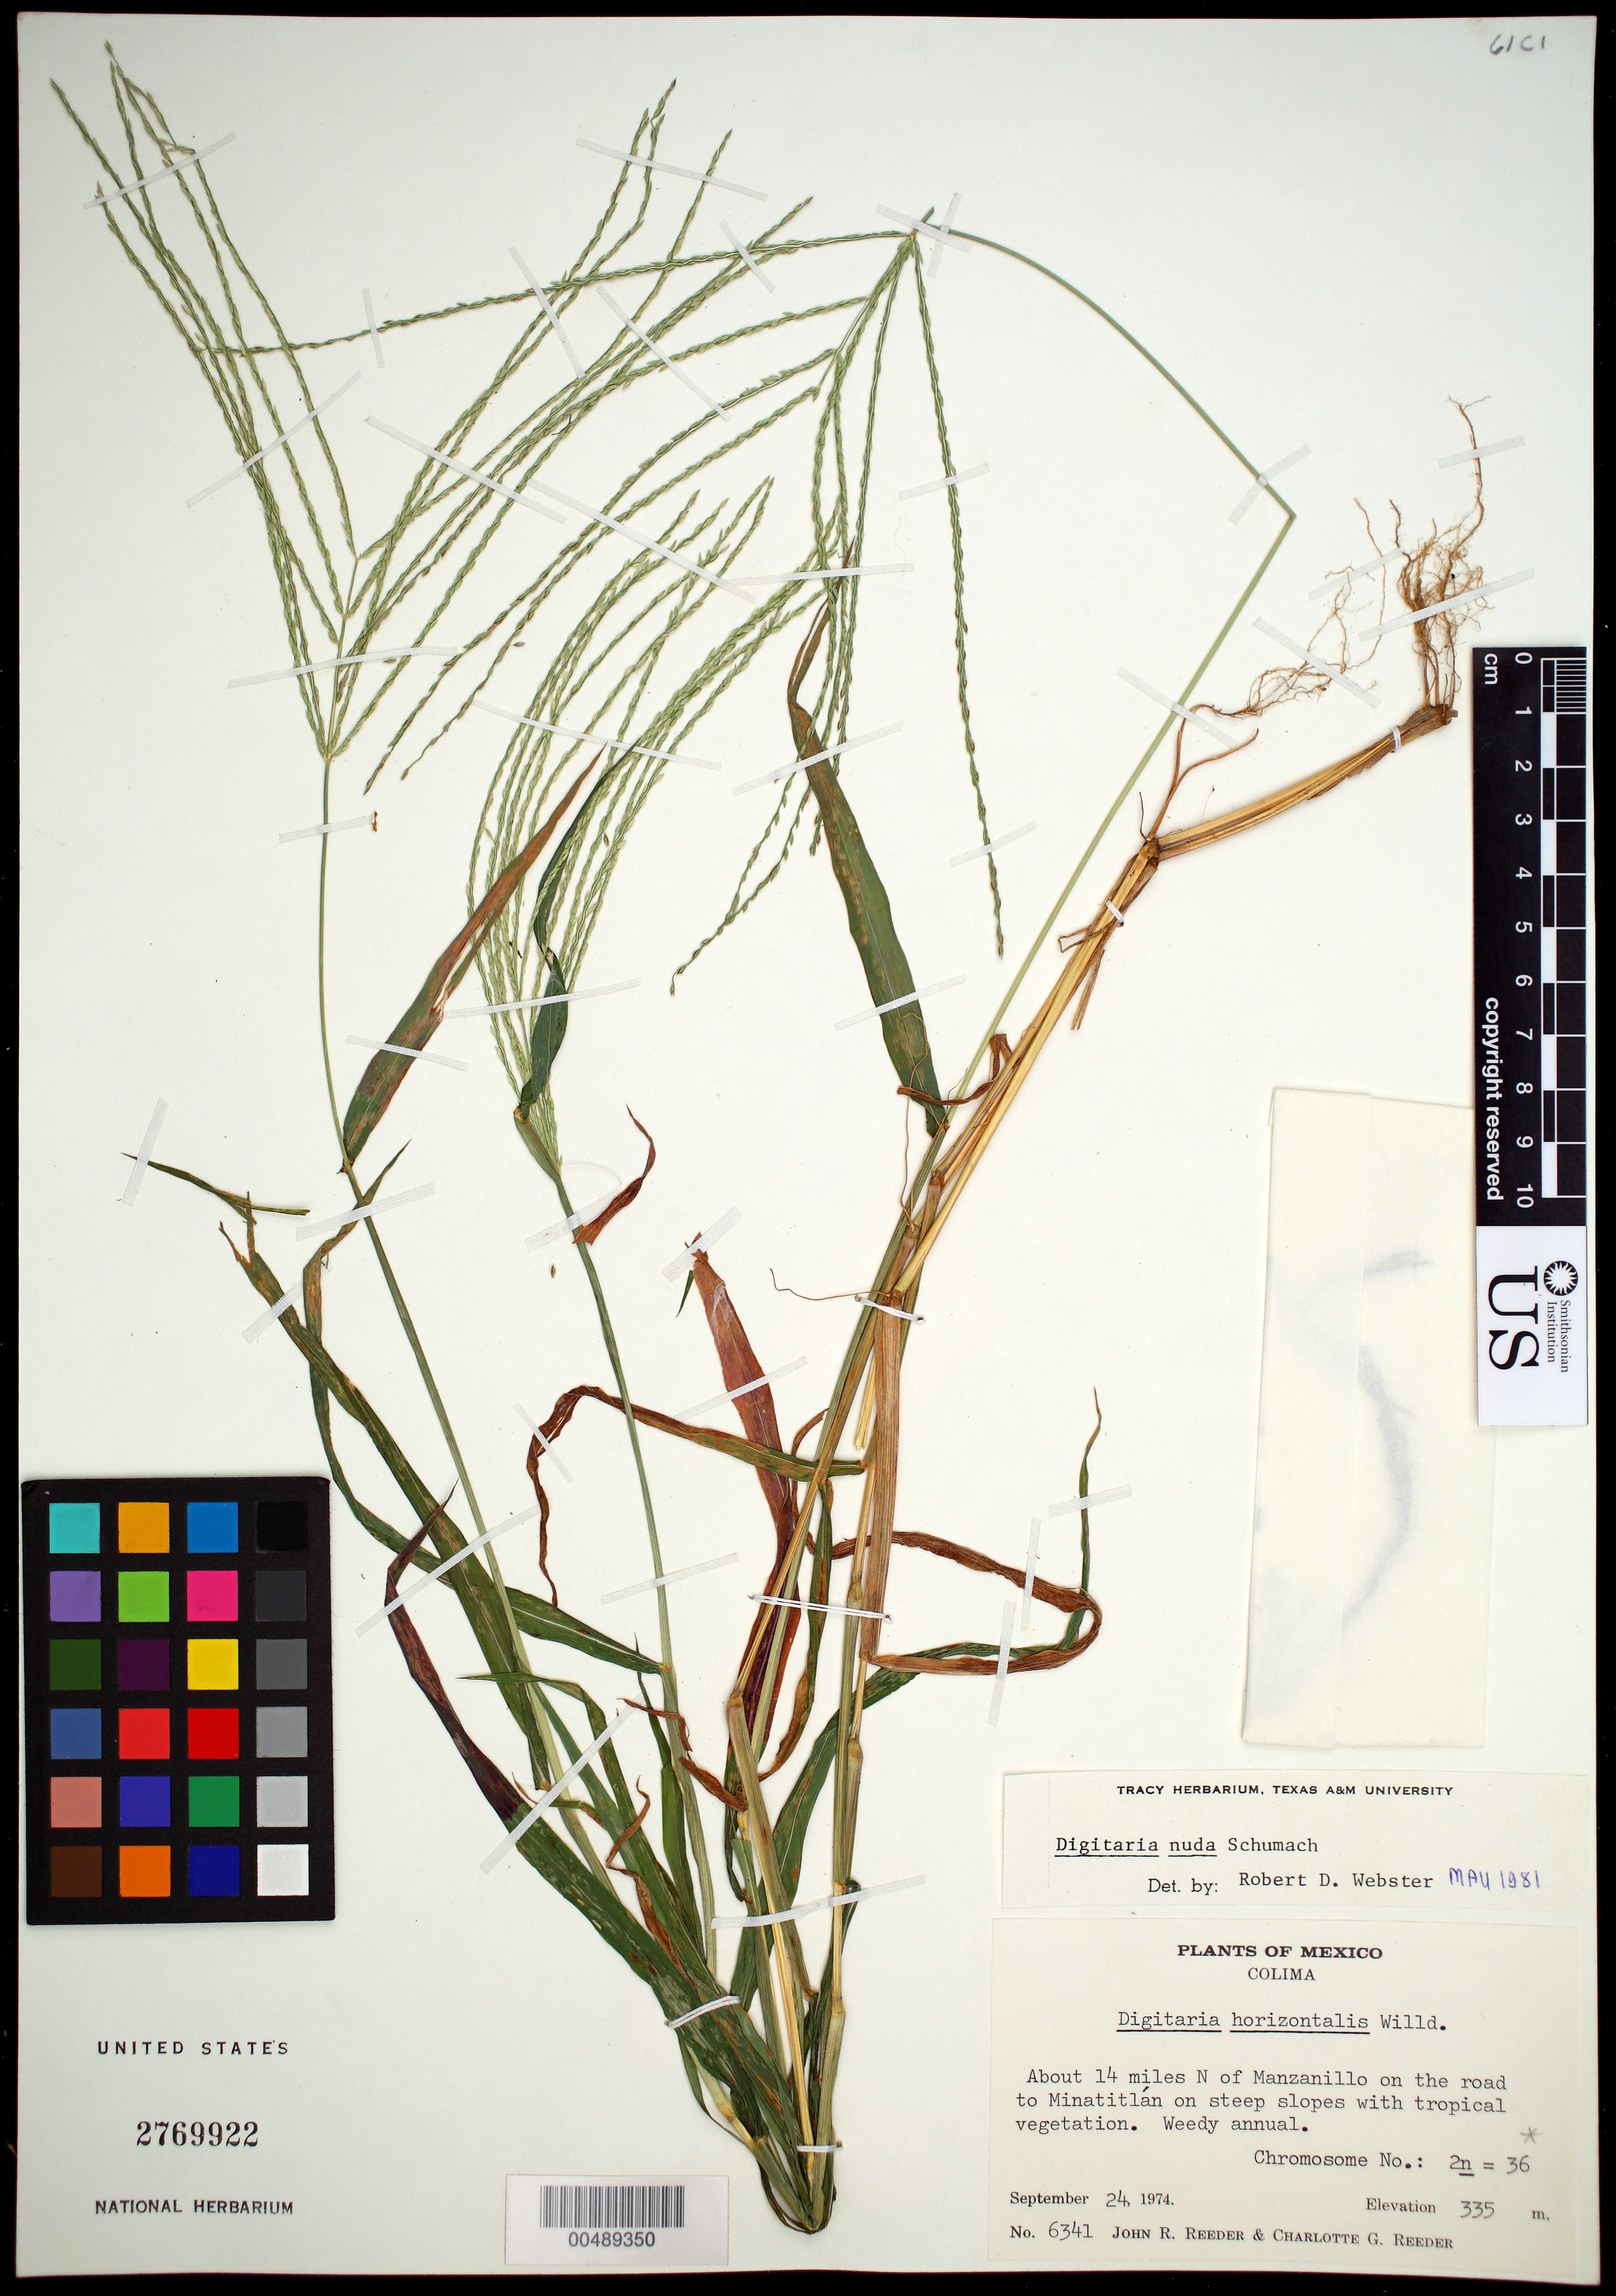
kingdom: Plantae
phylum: Tracheophyta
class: Liliopsida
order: Poales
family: Poaceae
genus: Digitaria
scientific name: Digitaria nuda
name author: Schumach.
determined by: Webster, Robert D.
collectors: J. R. Reeder & C. G. Reeder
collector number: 6341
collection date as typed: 24 Sep 1974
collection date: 1974-09-24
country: Mexico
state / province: Colima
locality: About 14 mi N of Manzanillo on the rd to Minatitlán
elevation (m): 335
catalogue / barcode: US 2769922